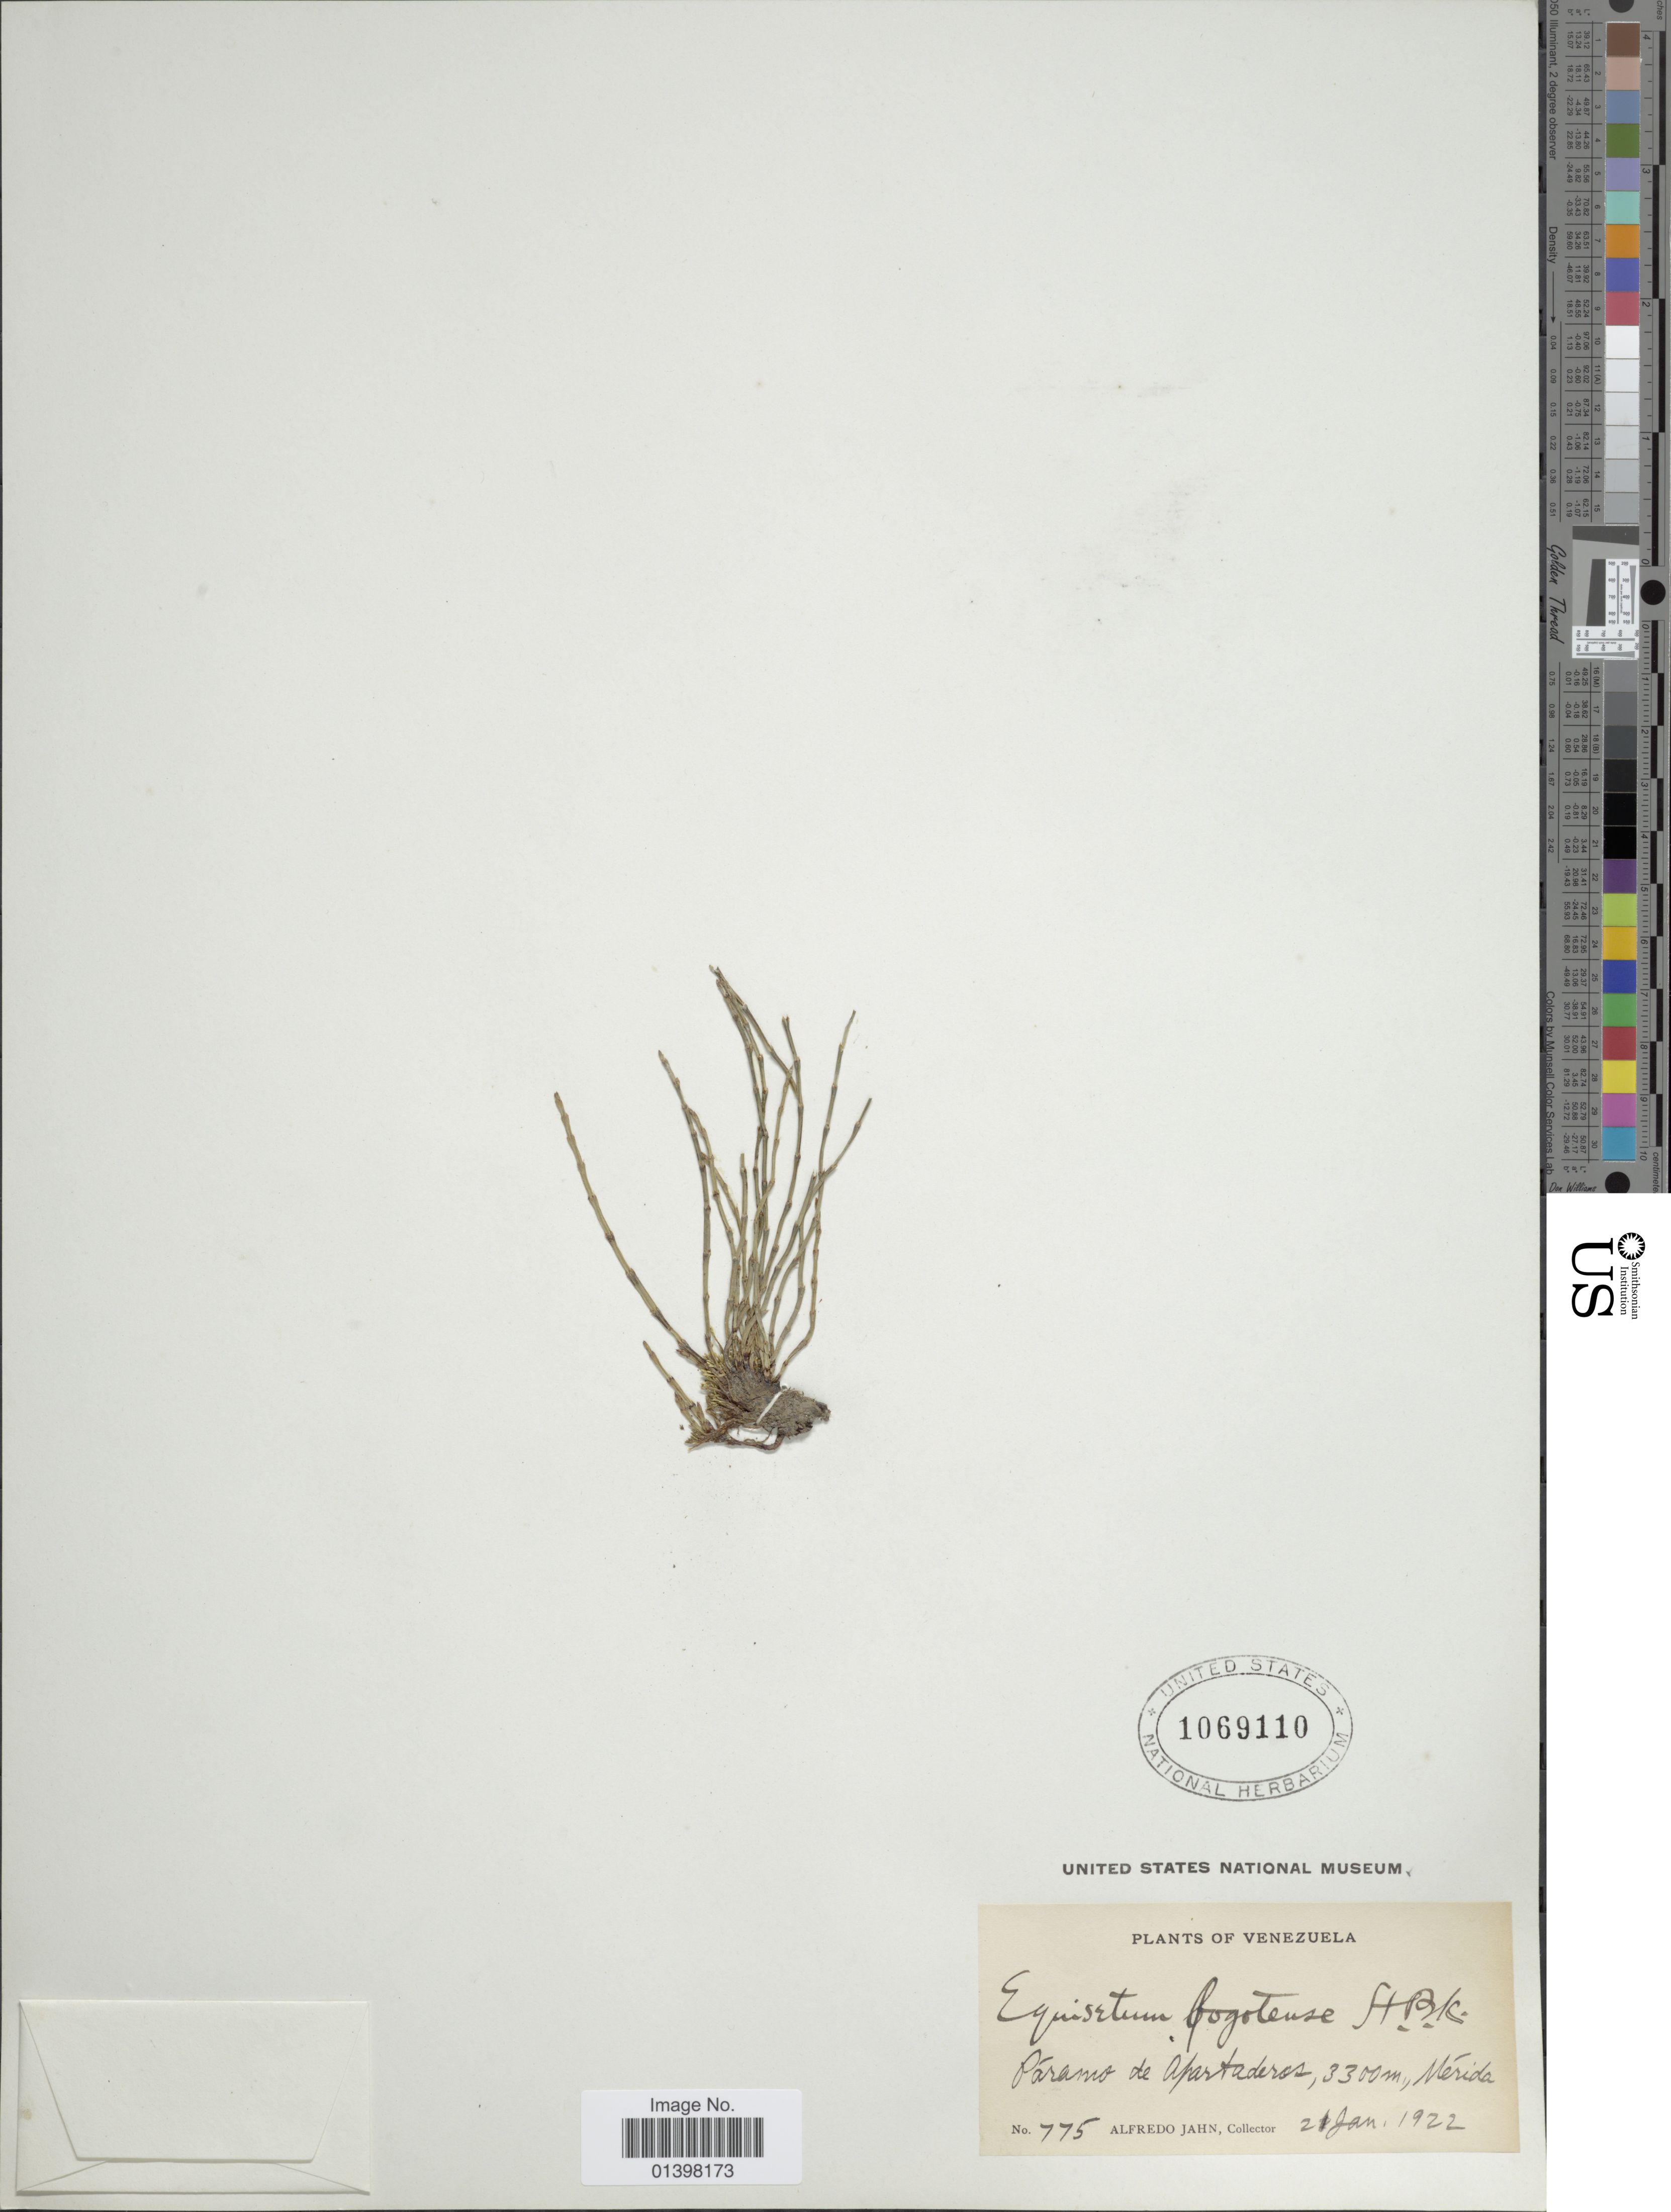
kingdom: Plantae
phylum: Tracheophyta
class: Polypodiopsida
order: Equisetales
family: Equisetaceae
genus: Equisetum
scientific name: Equisetum bogotense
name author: Kunth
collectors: A. Jahn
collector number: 775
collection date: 1922-01-21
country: Venezuela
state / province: Mérida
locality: Páramo de Apartaderos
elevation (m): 3300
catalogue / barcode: US 1069110